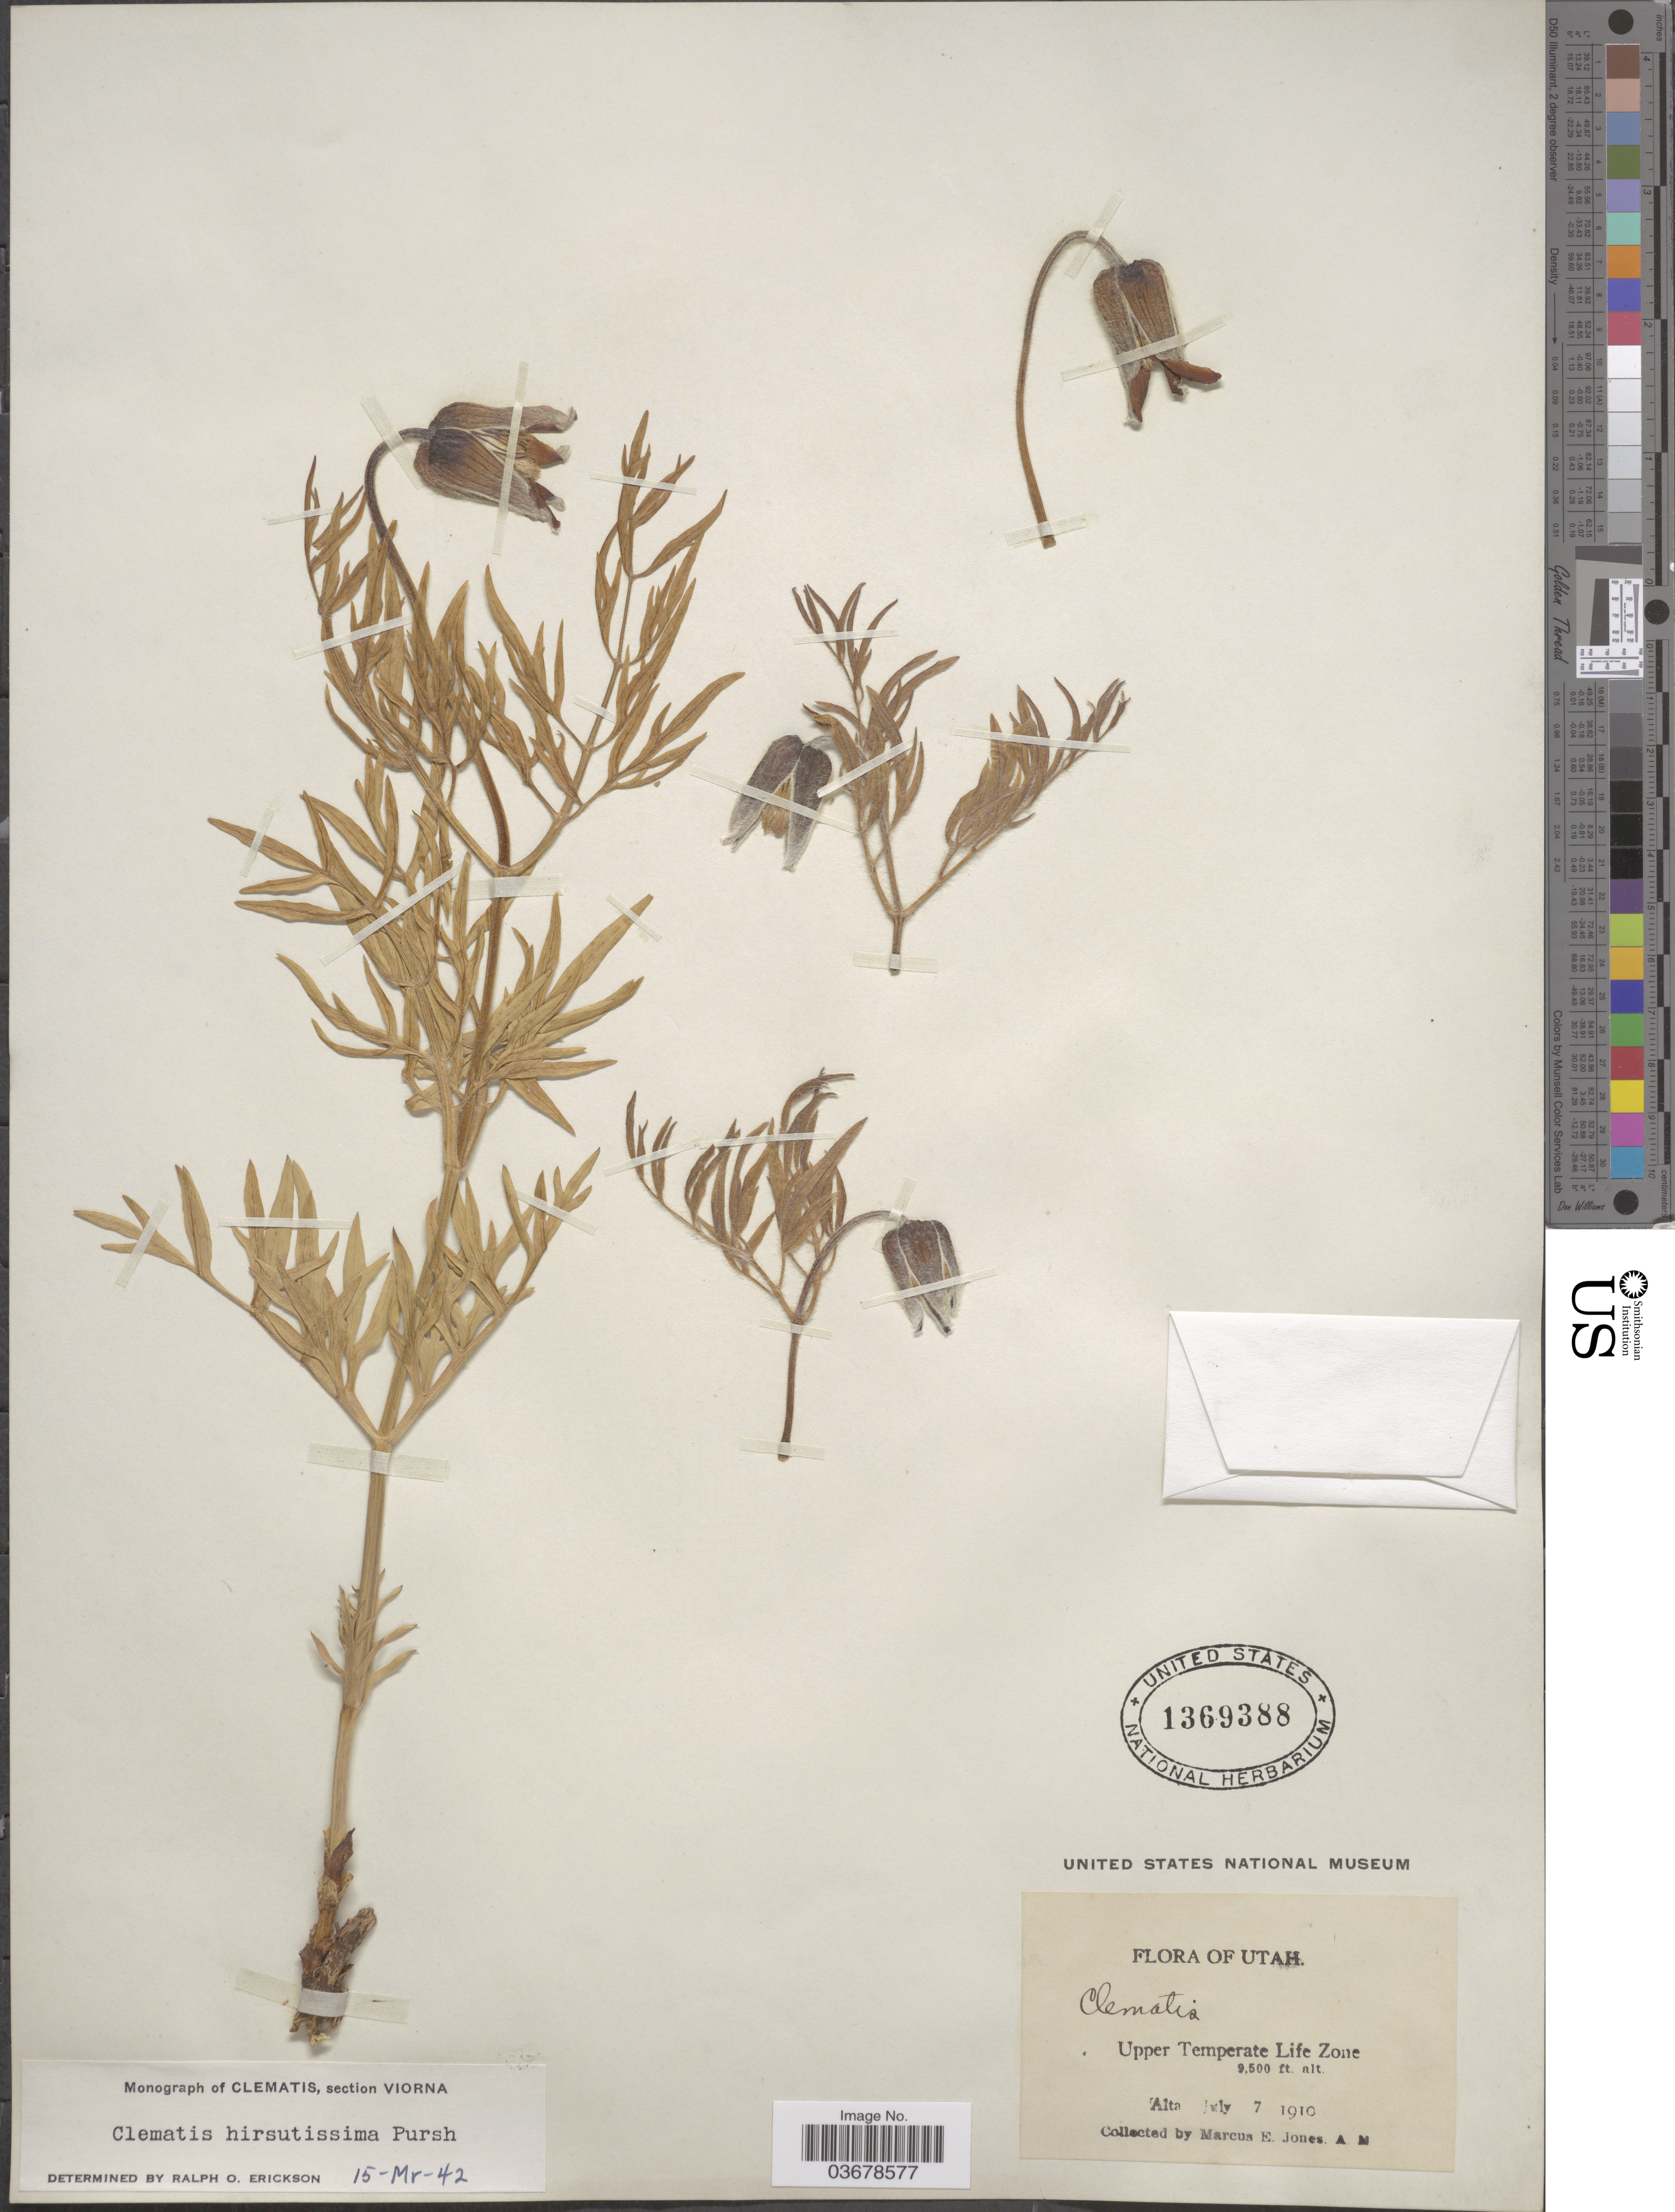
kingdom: Plantae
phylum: Tracheophyta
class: Magnoliopsida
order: Ranunculales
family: Ranunculaceae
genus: Clematis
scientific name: Clematis viorna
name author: L.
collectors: M. E. Jones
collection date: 1910-07-07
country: United States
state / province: Utah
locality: Alta.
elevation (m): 2896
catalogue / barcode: US 1369388